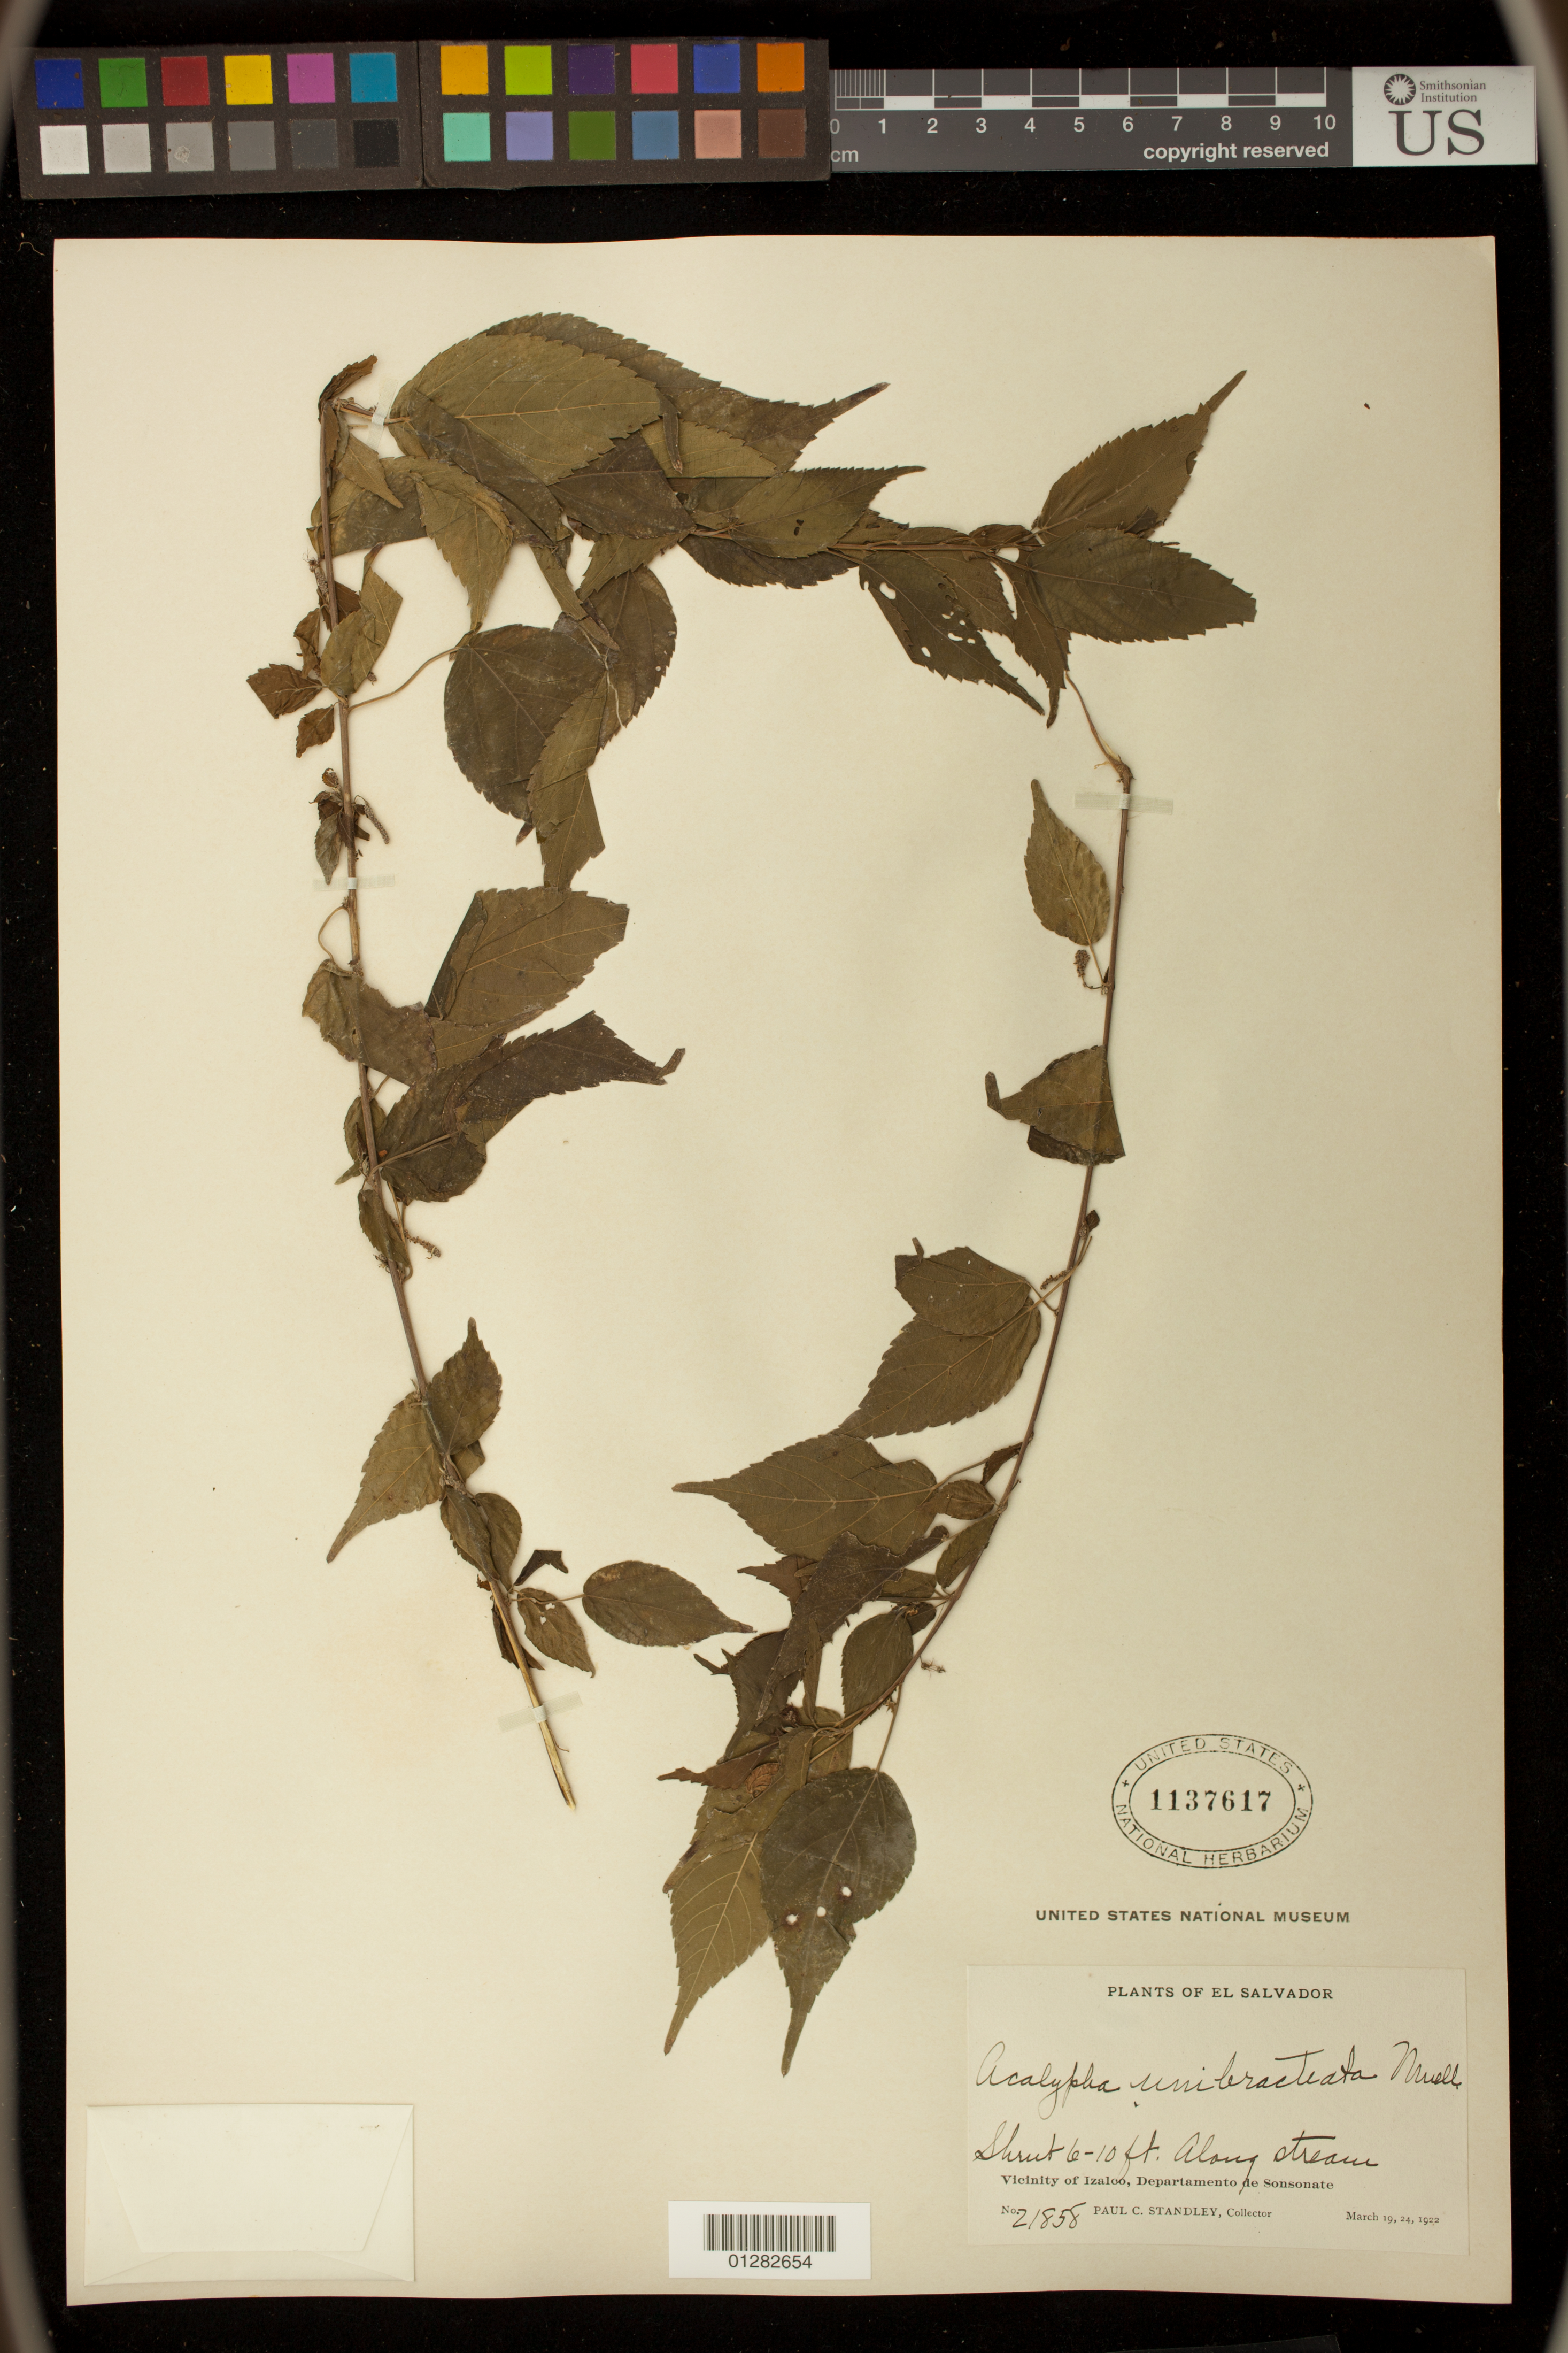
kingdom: Plantae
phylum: Tracheophyta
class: Magnoliopsida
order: Malpighiales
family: Euphorbiaceae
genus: Acalypha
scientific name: Acalypha unibracteata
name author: Müll. Arg.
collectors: P. C. Standley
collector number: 21858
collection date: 1922-03-19,1922-03-24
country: El Salvador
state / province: Sonsonate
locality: Vicinity of Izalco, along stream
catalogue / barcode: US 1137617